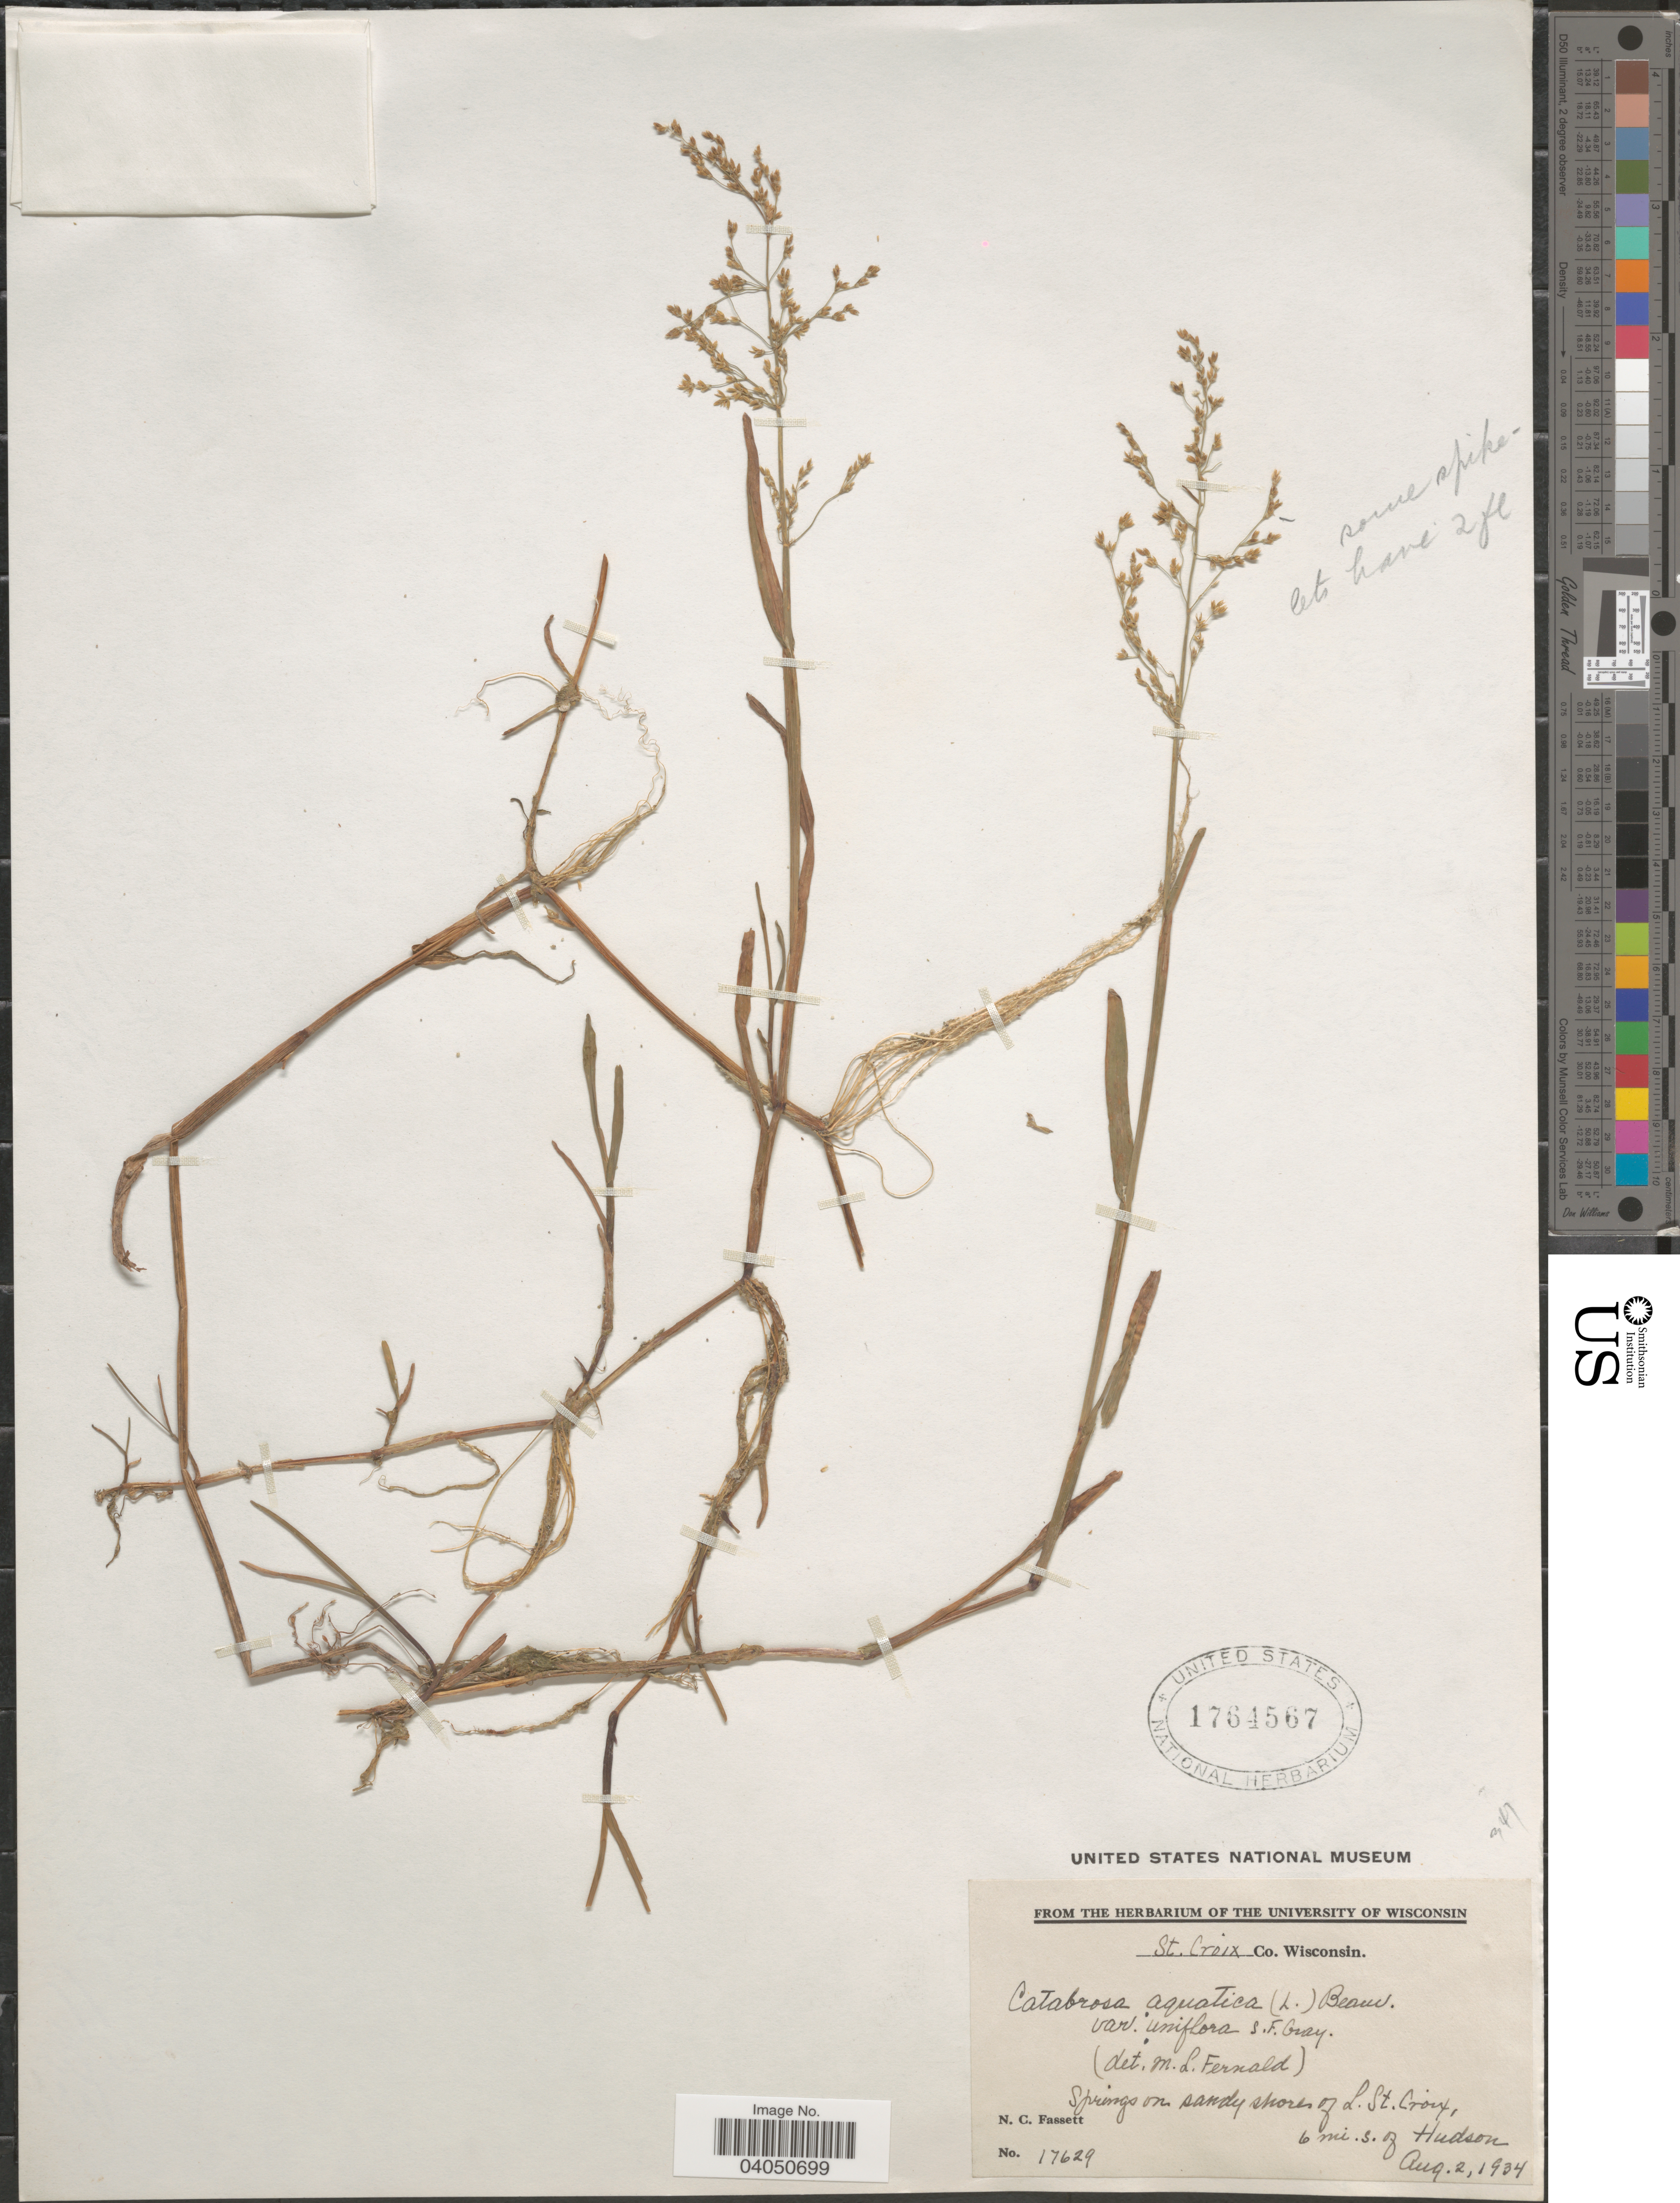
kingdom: Plantae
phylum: Tracheophyta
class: Liliopsida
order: Poales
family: Poaceae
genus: Catabrosa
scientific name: Catabrosa aquatica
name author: (L.) P. Beauv.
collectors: N. C. Fassett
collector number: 17629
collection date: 1934-08-02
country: United States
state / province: Wisconsin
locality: St. Croix Co. Springs on sandy shore of L. St. Croix, 6 mi. s. of Hudson.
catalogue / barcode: US 1764567